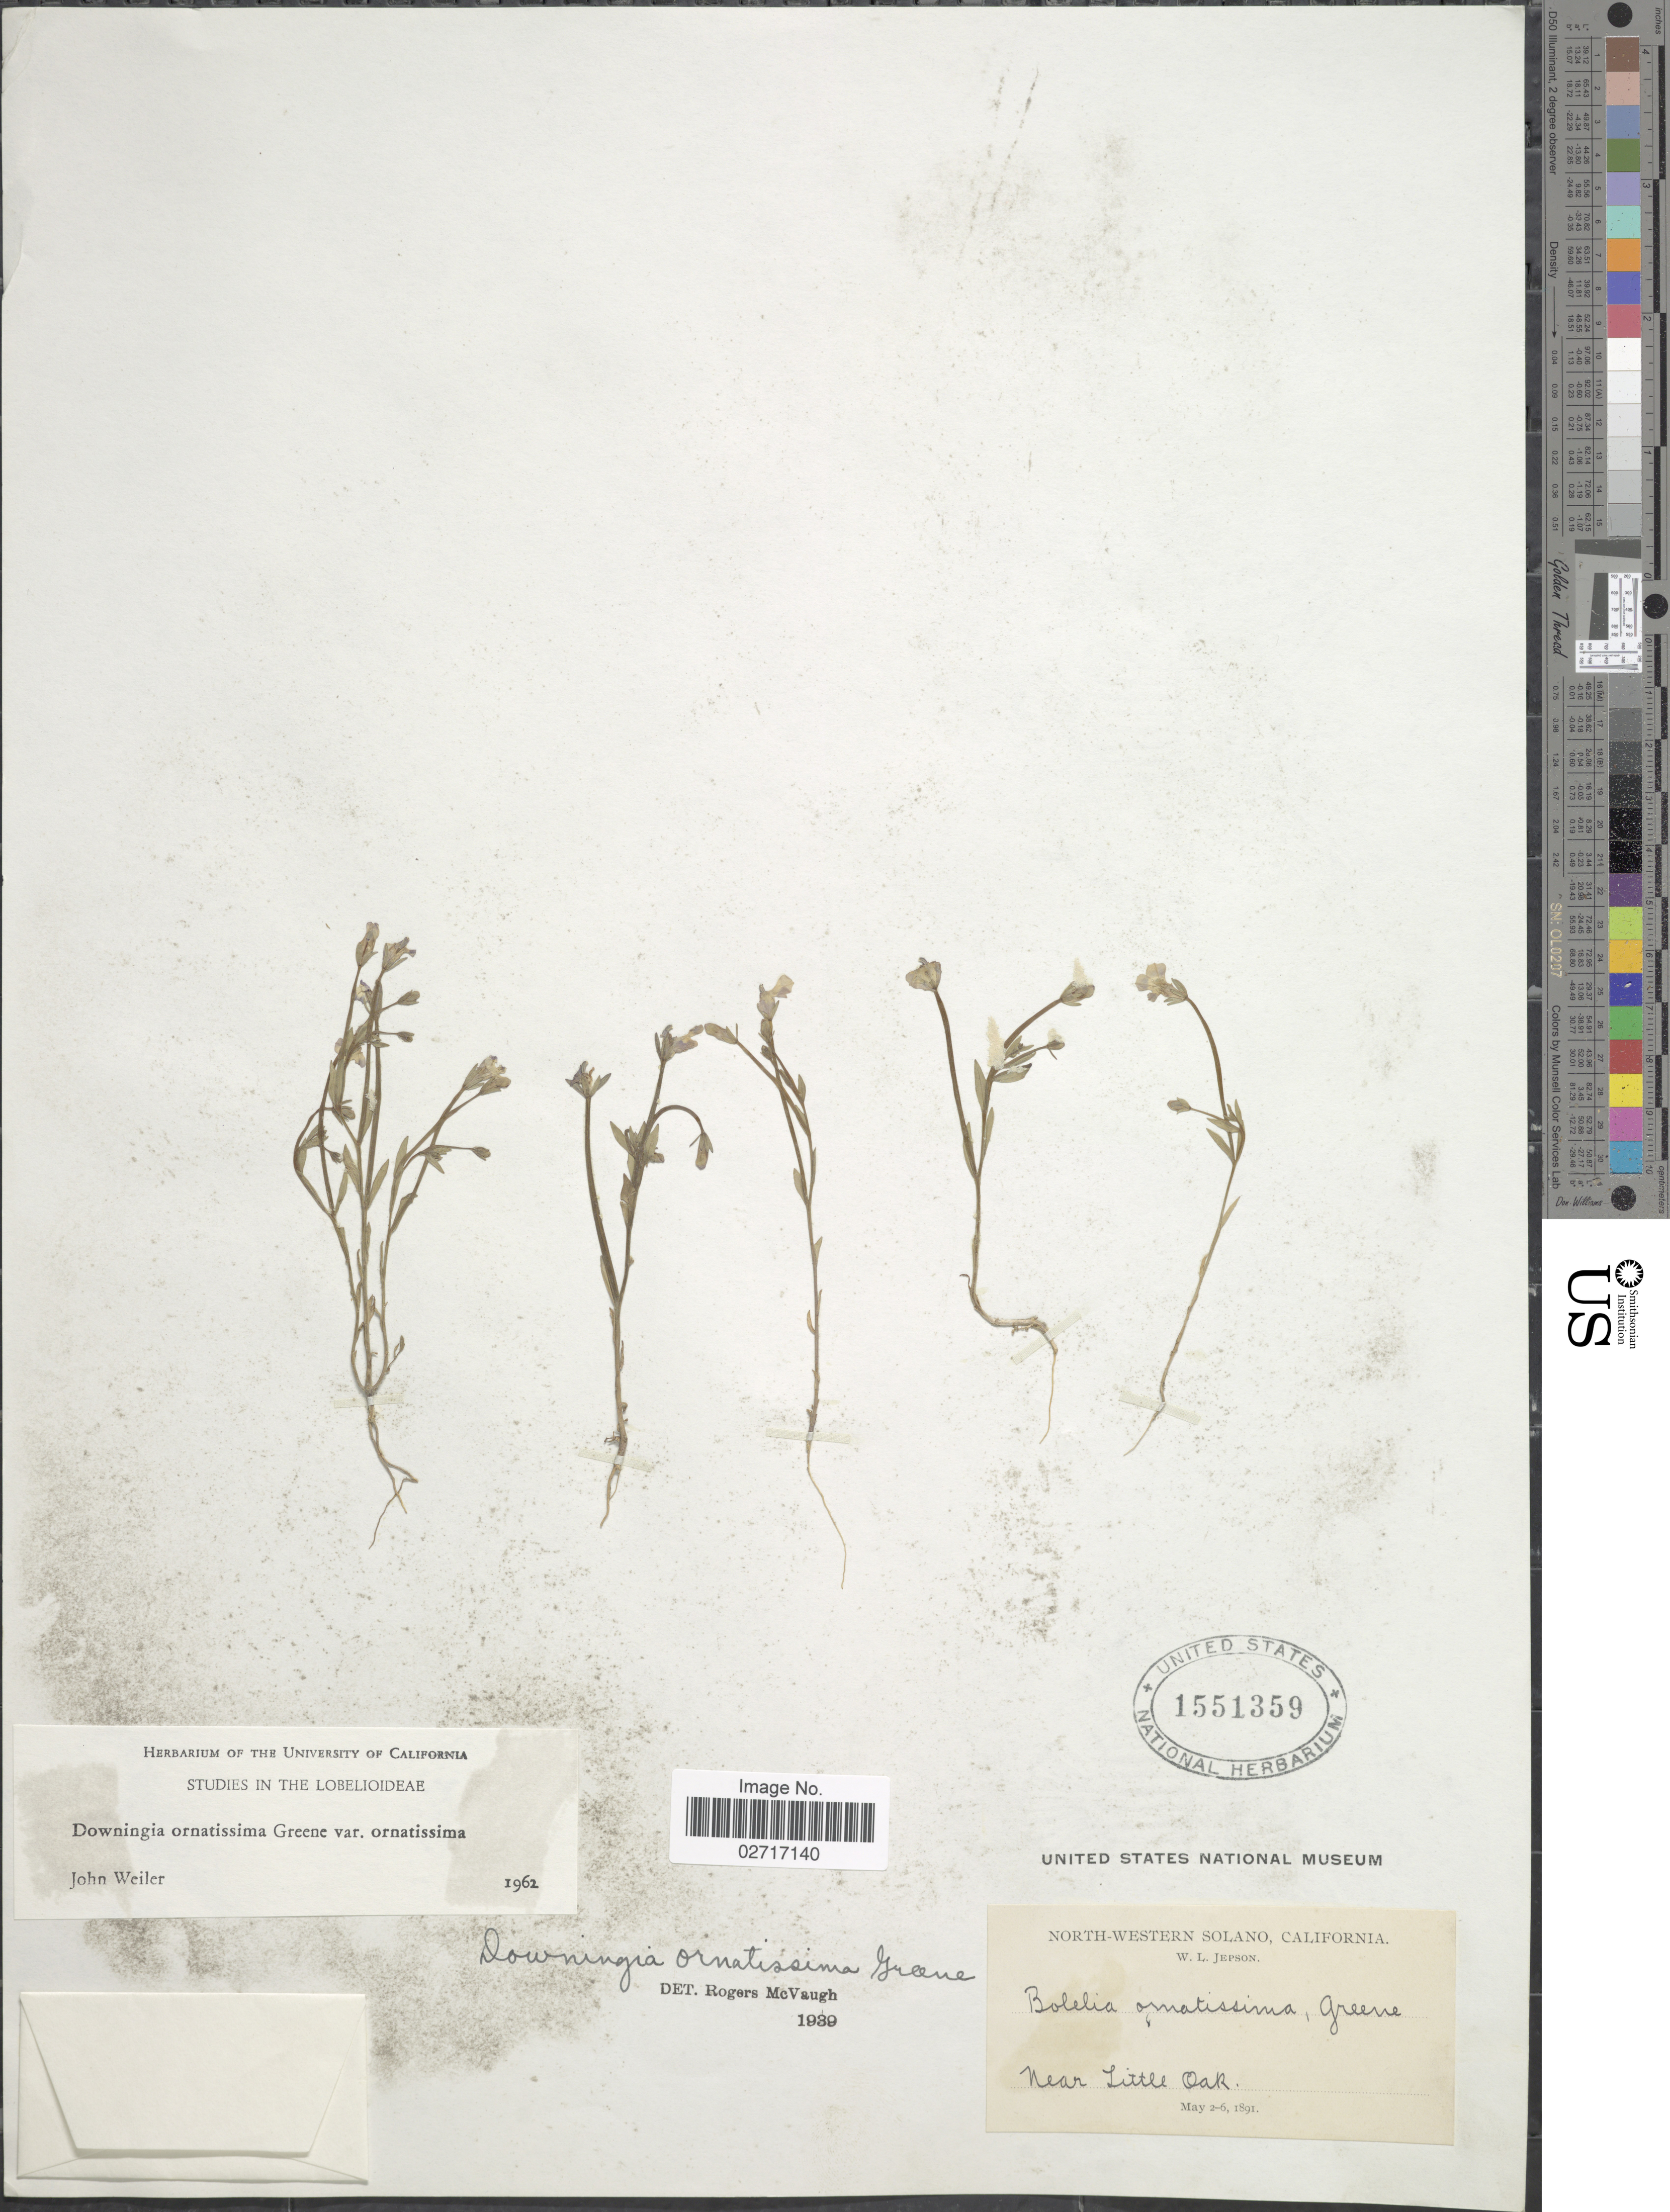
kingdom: Plantae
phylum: Tracheophyta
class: Magnoliopsida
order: Asterales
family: Campanulaceae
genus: Downingia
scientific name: Downingia ornatissima var. ornatissima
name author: Greene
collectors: W. L. Jepson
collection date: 1891-05-02/1891-05-06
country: United States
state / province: California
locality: North- Western Solano, Near Little Oak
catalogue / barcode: US 1551359